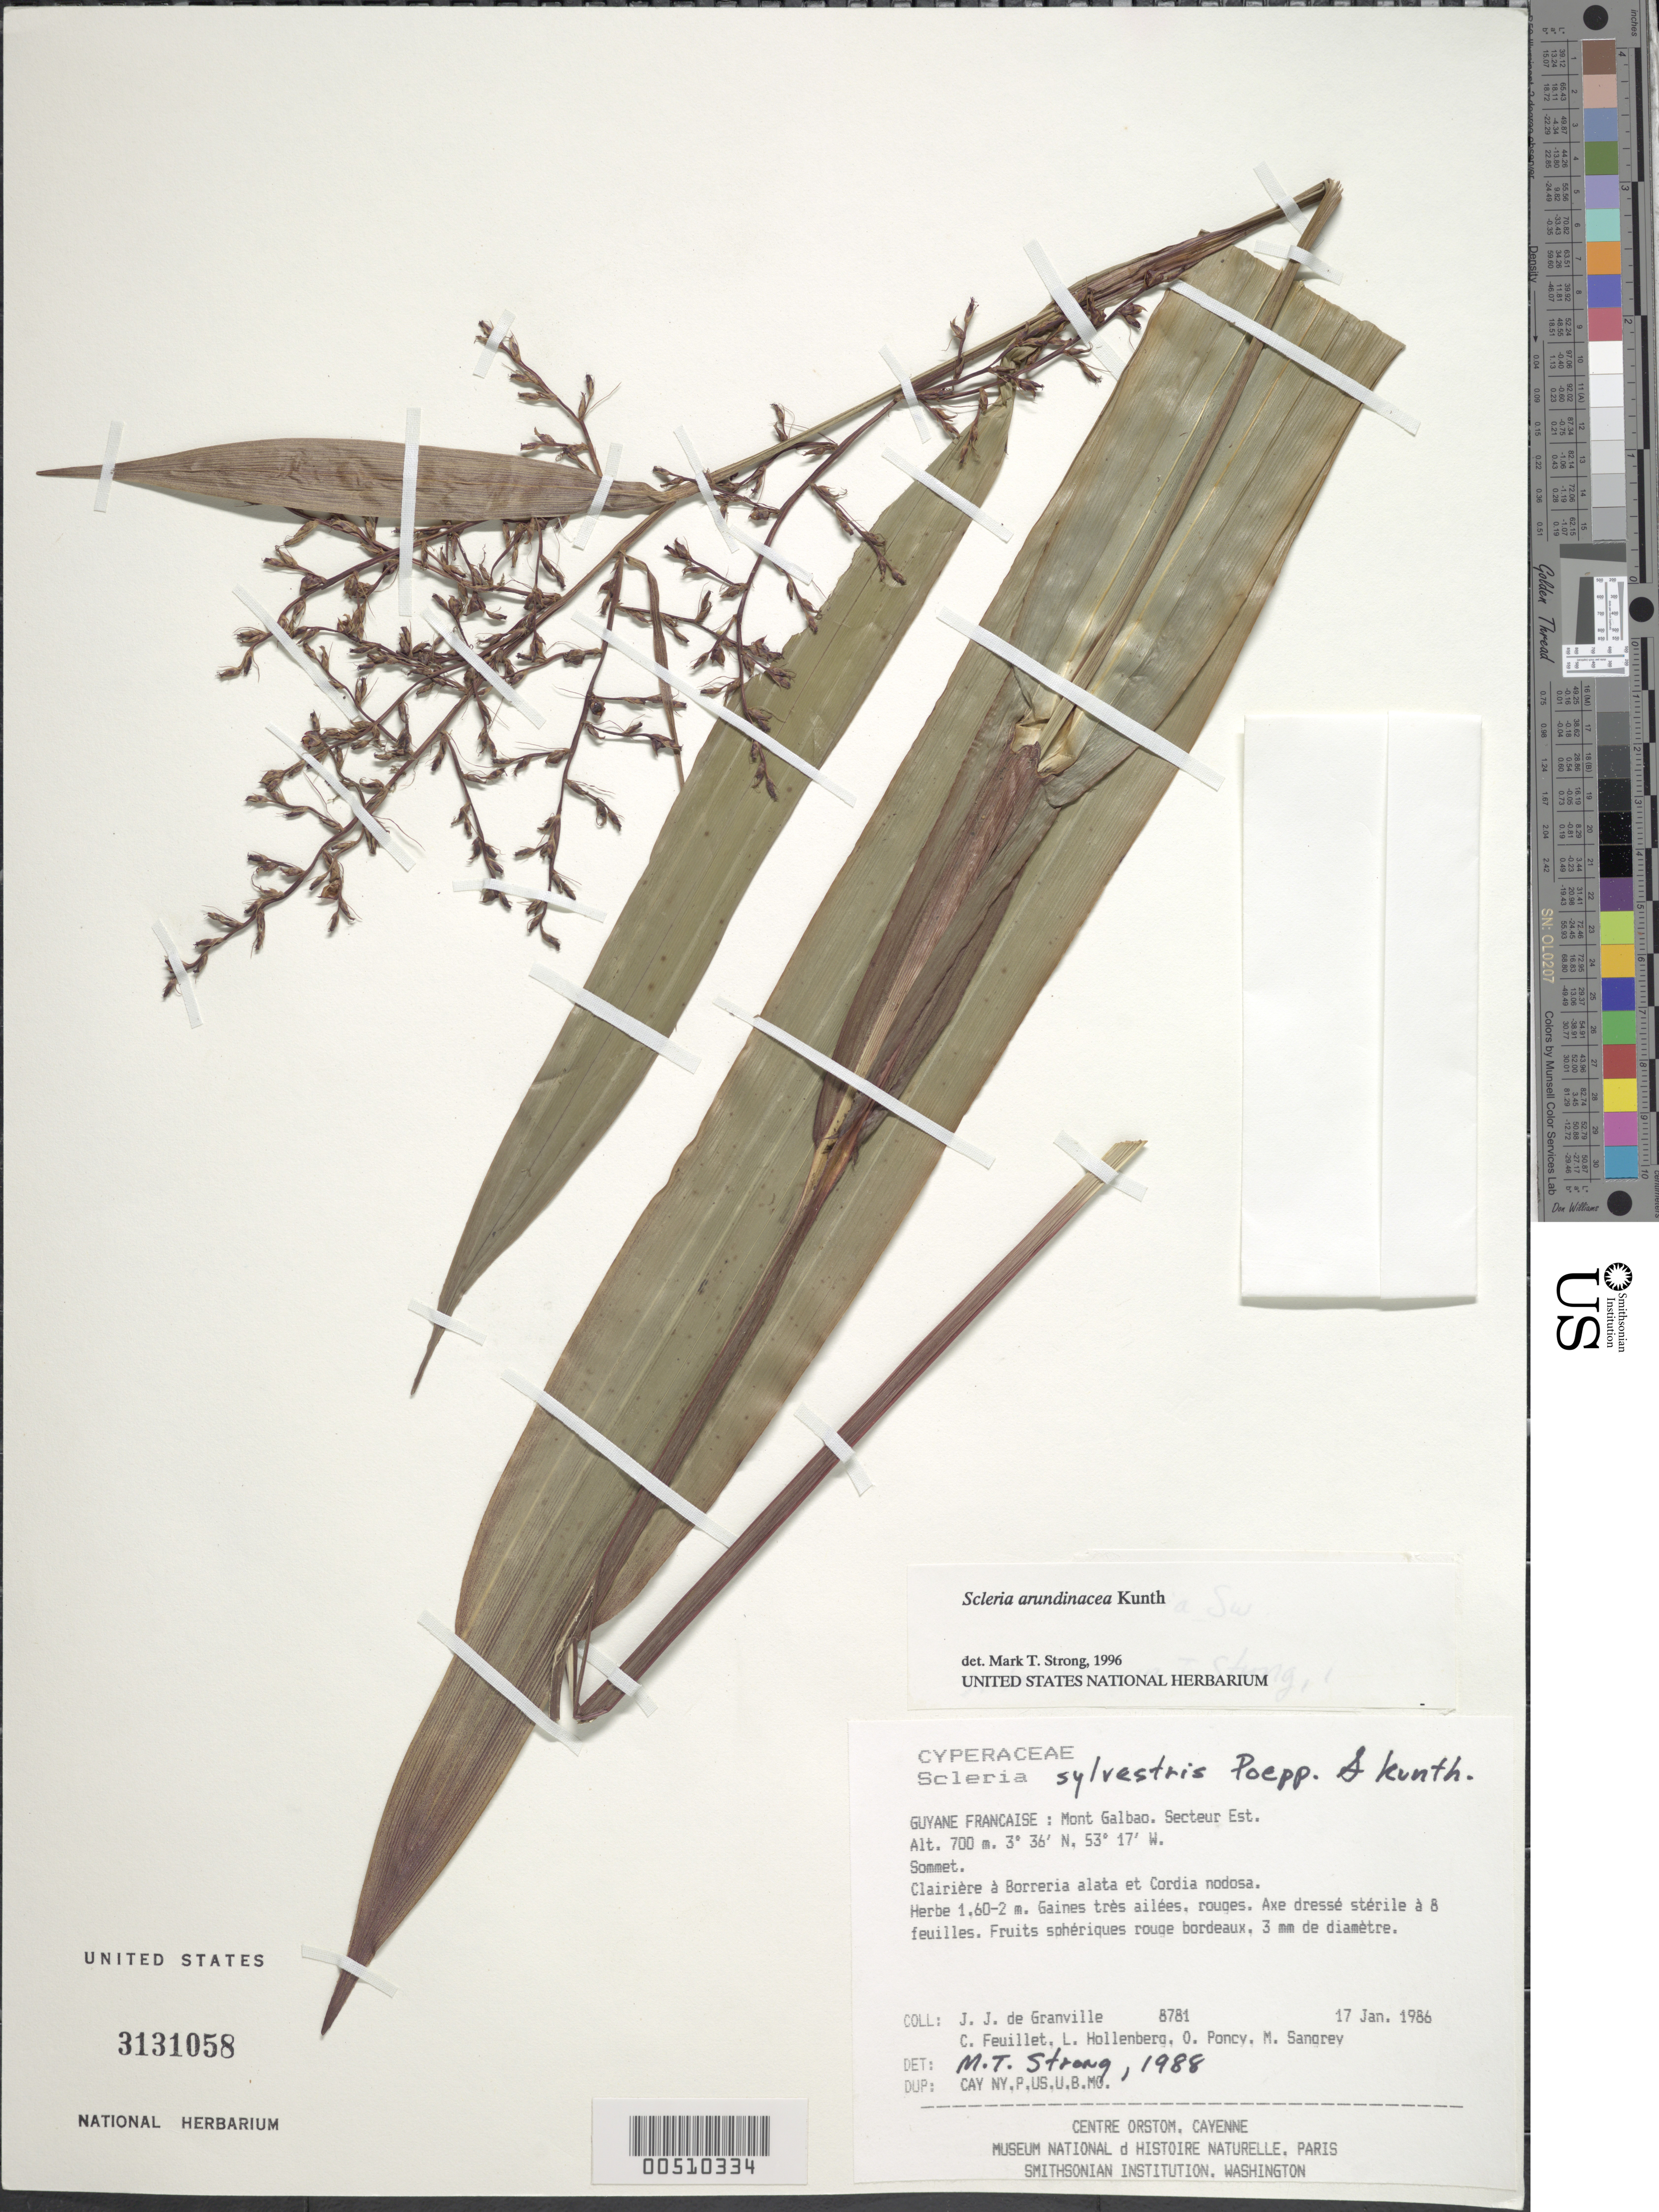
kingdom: Plantae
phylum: Tracheophyta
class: Liliopsida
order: Poales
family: Cyperaceae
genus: Scleria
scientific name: Scleria latifolia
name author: Sw.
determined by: Strong, Mark T., (BOT), Smithsonian Institution - National Museum of Natural History (UNITED STATES)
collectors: J.-J. de Granville, C. Feuillet, L. Hollenberg & O. Poncy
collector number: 8781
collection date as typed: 17 Jan 1986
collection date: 1986-01-17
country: French Guiana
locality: Mont Galbao. Secteur Est.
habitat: Sommet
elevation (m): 700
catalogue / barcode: US 3131058